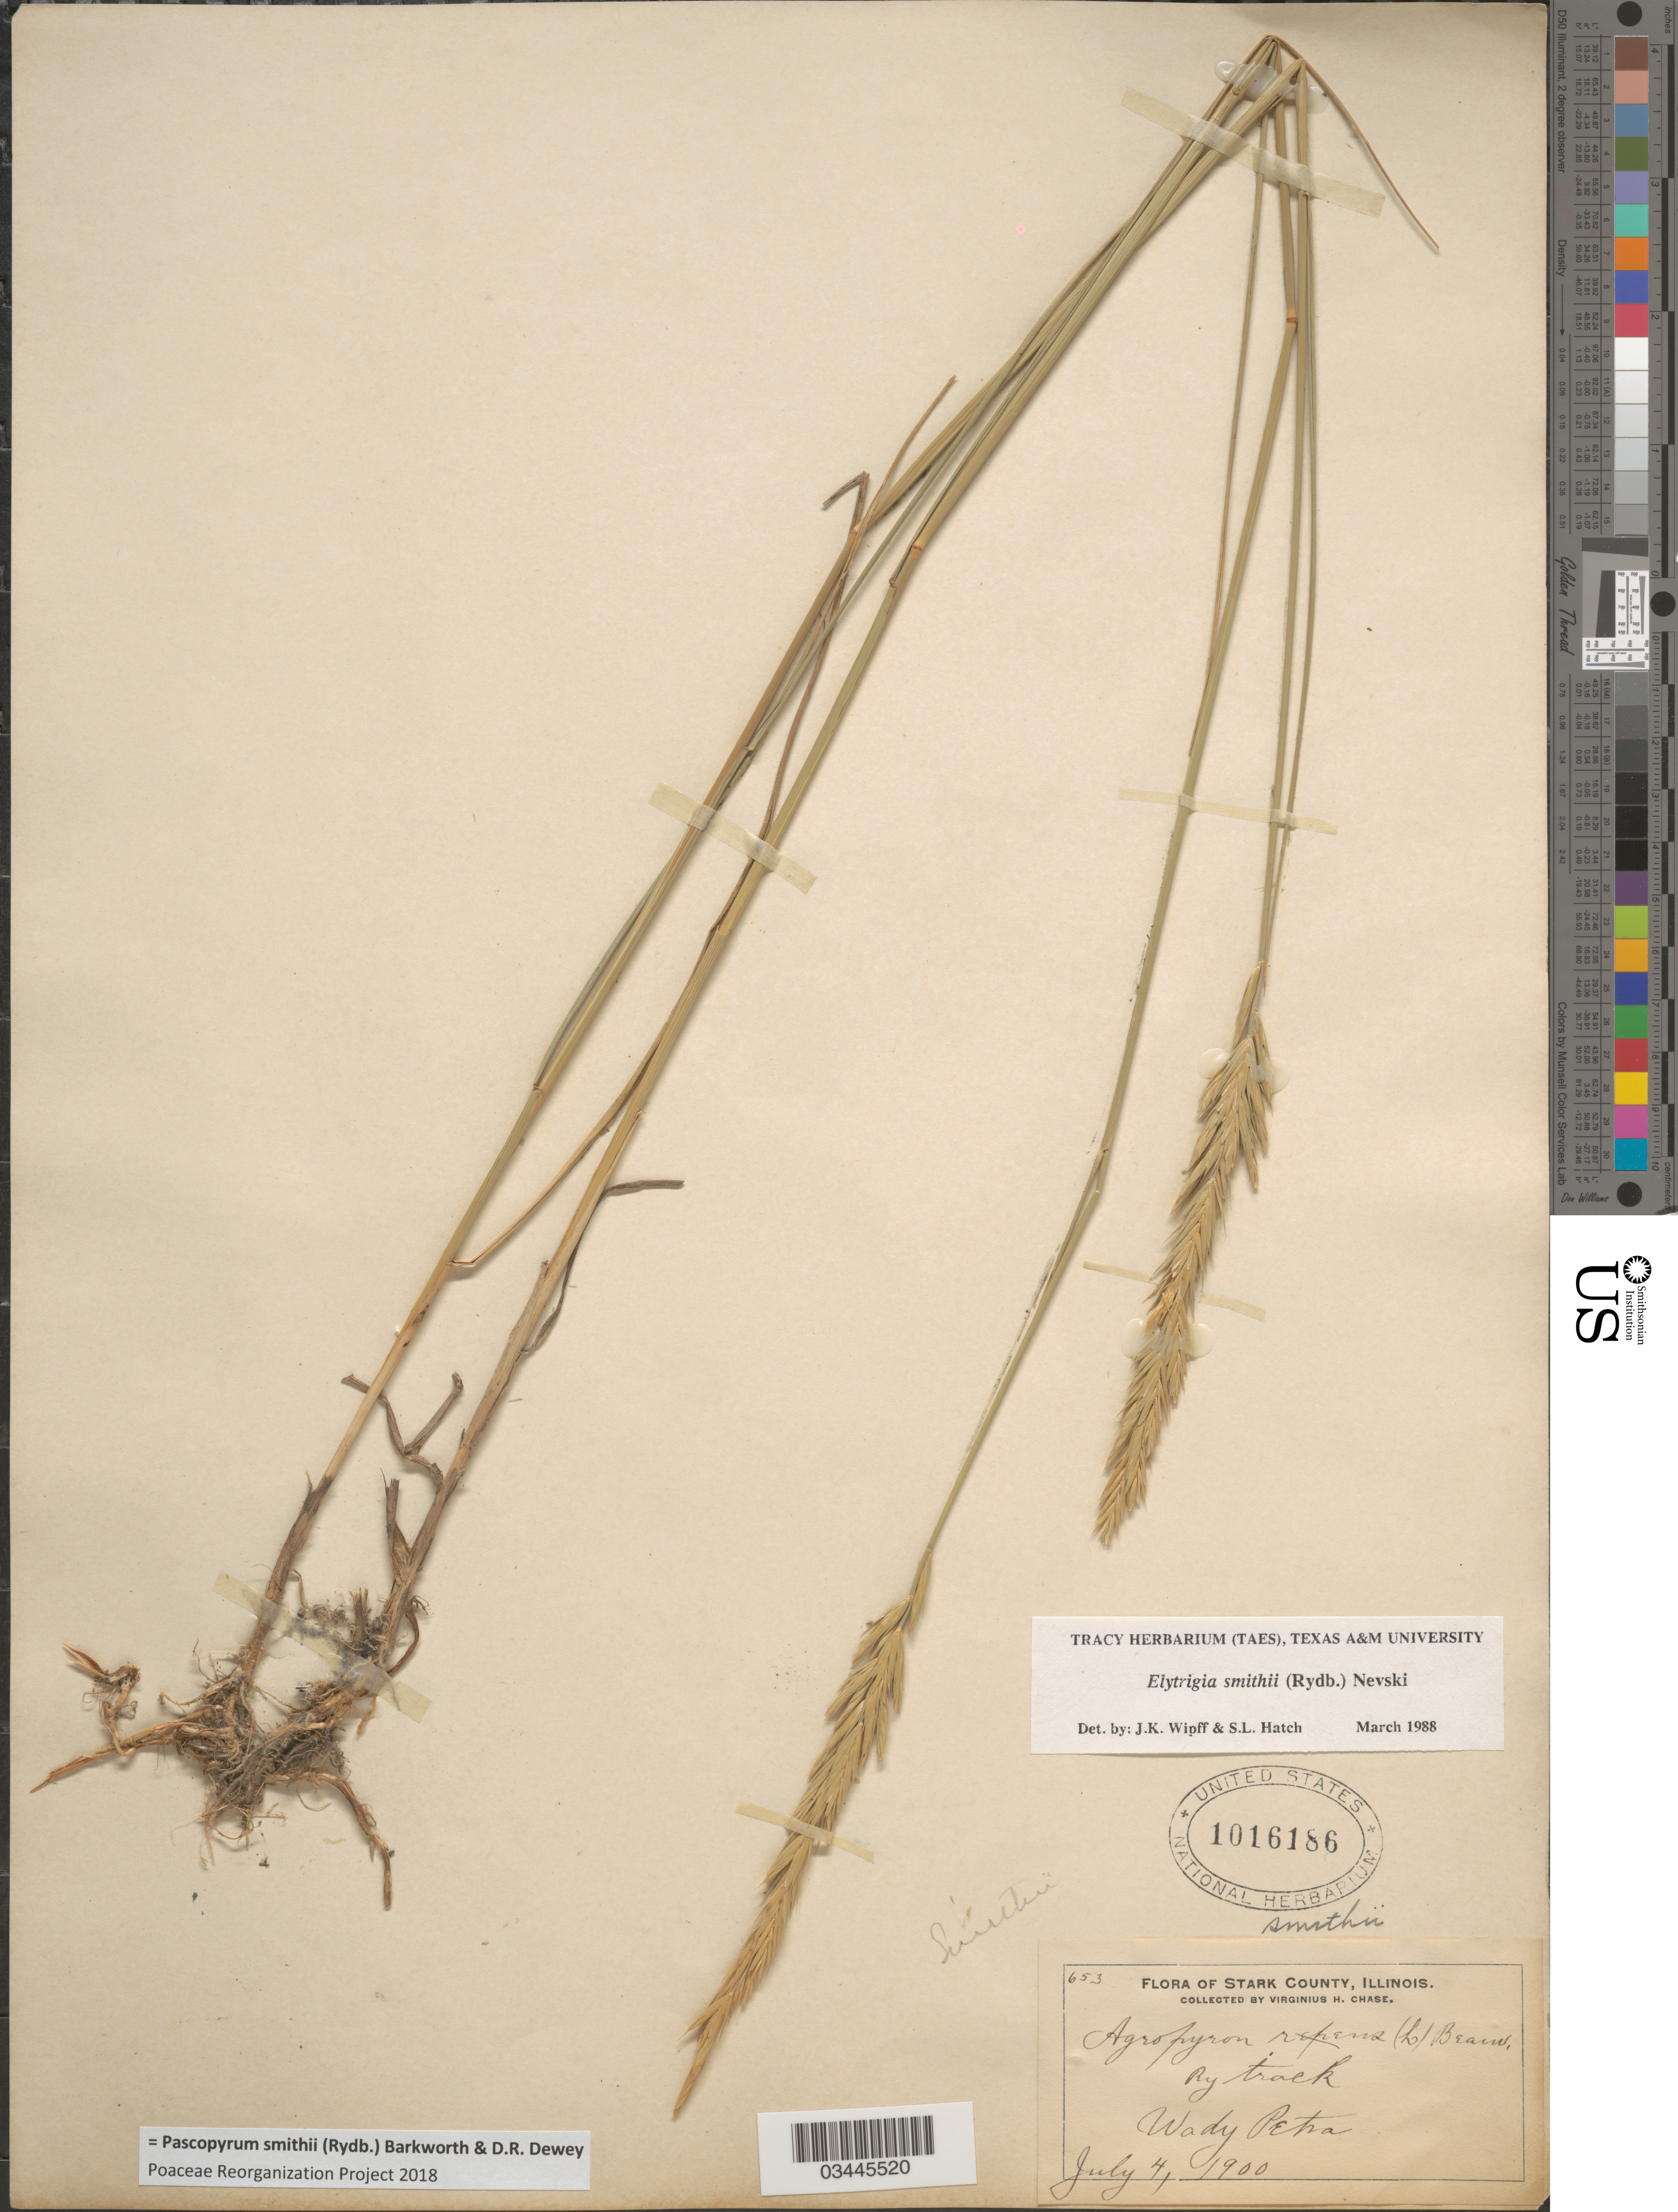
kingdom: Plantae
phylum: Tracheophyta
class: Liliopsida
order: Poales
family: Poaceae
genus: Pascopyrum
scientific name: Pascopyrum smithii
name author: (Rydb.) Barkworth & Dewey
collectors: V. H. Chase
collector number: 653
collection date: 1900-07-04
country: United States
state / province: Illinois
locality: Stark County. Ry track, Wady Petra.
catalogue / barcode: US 1016186